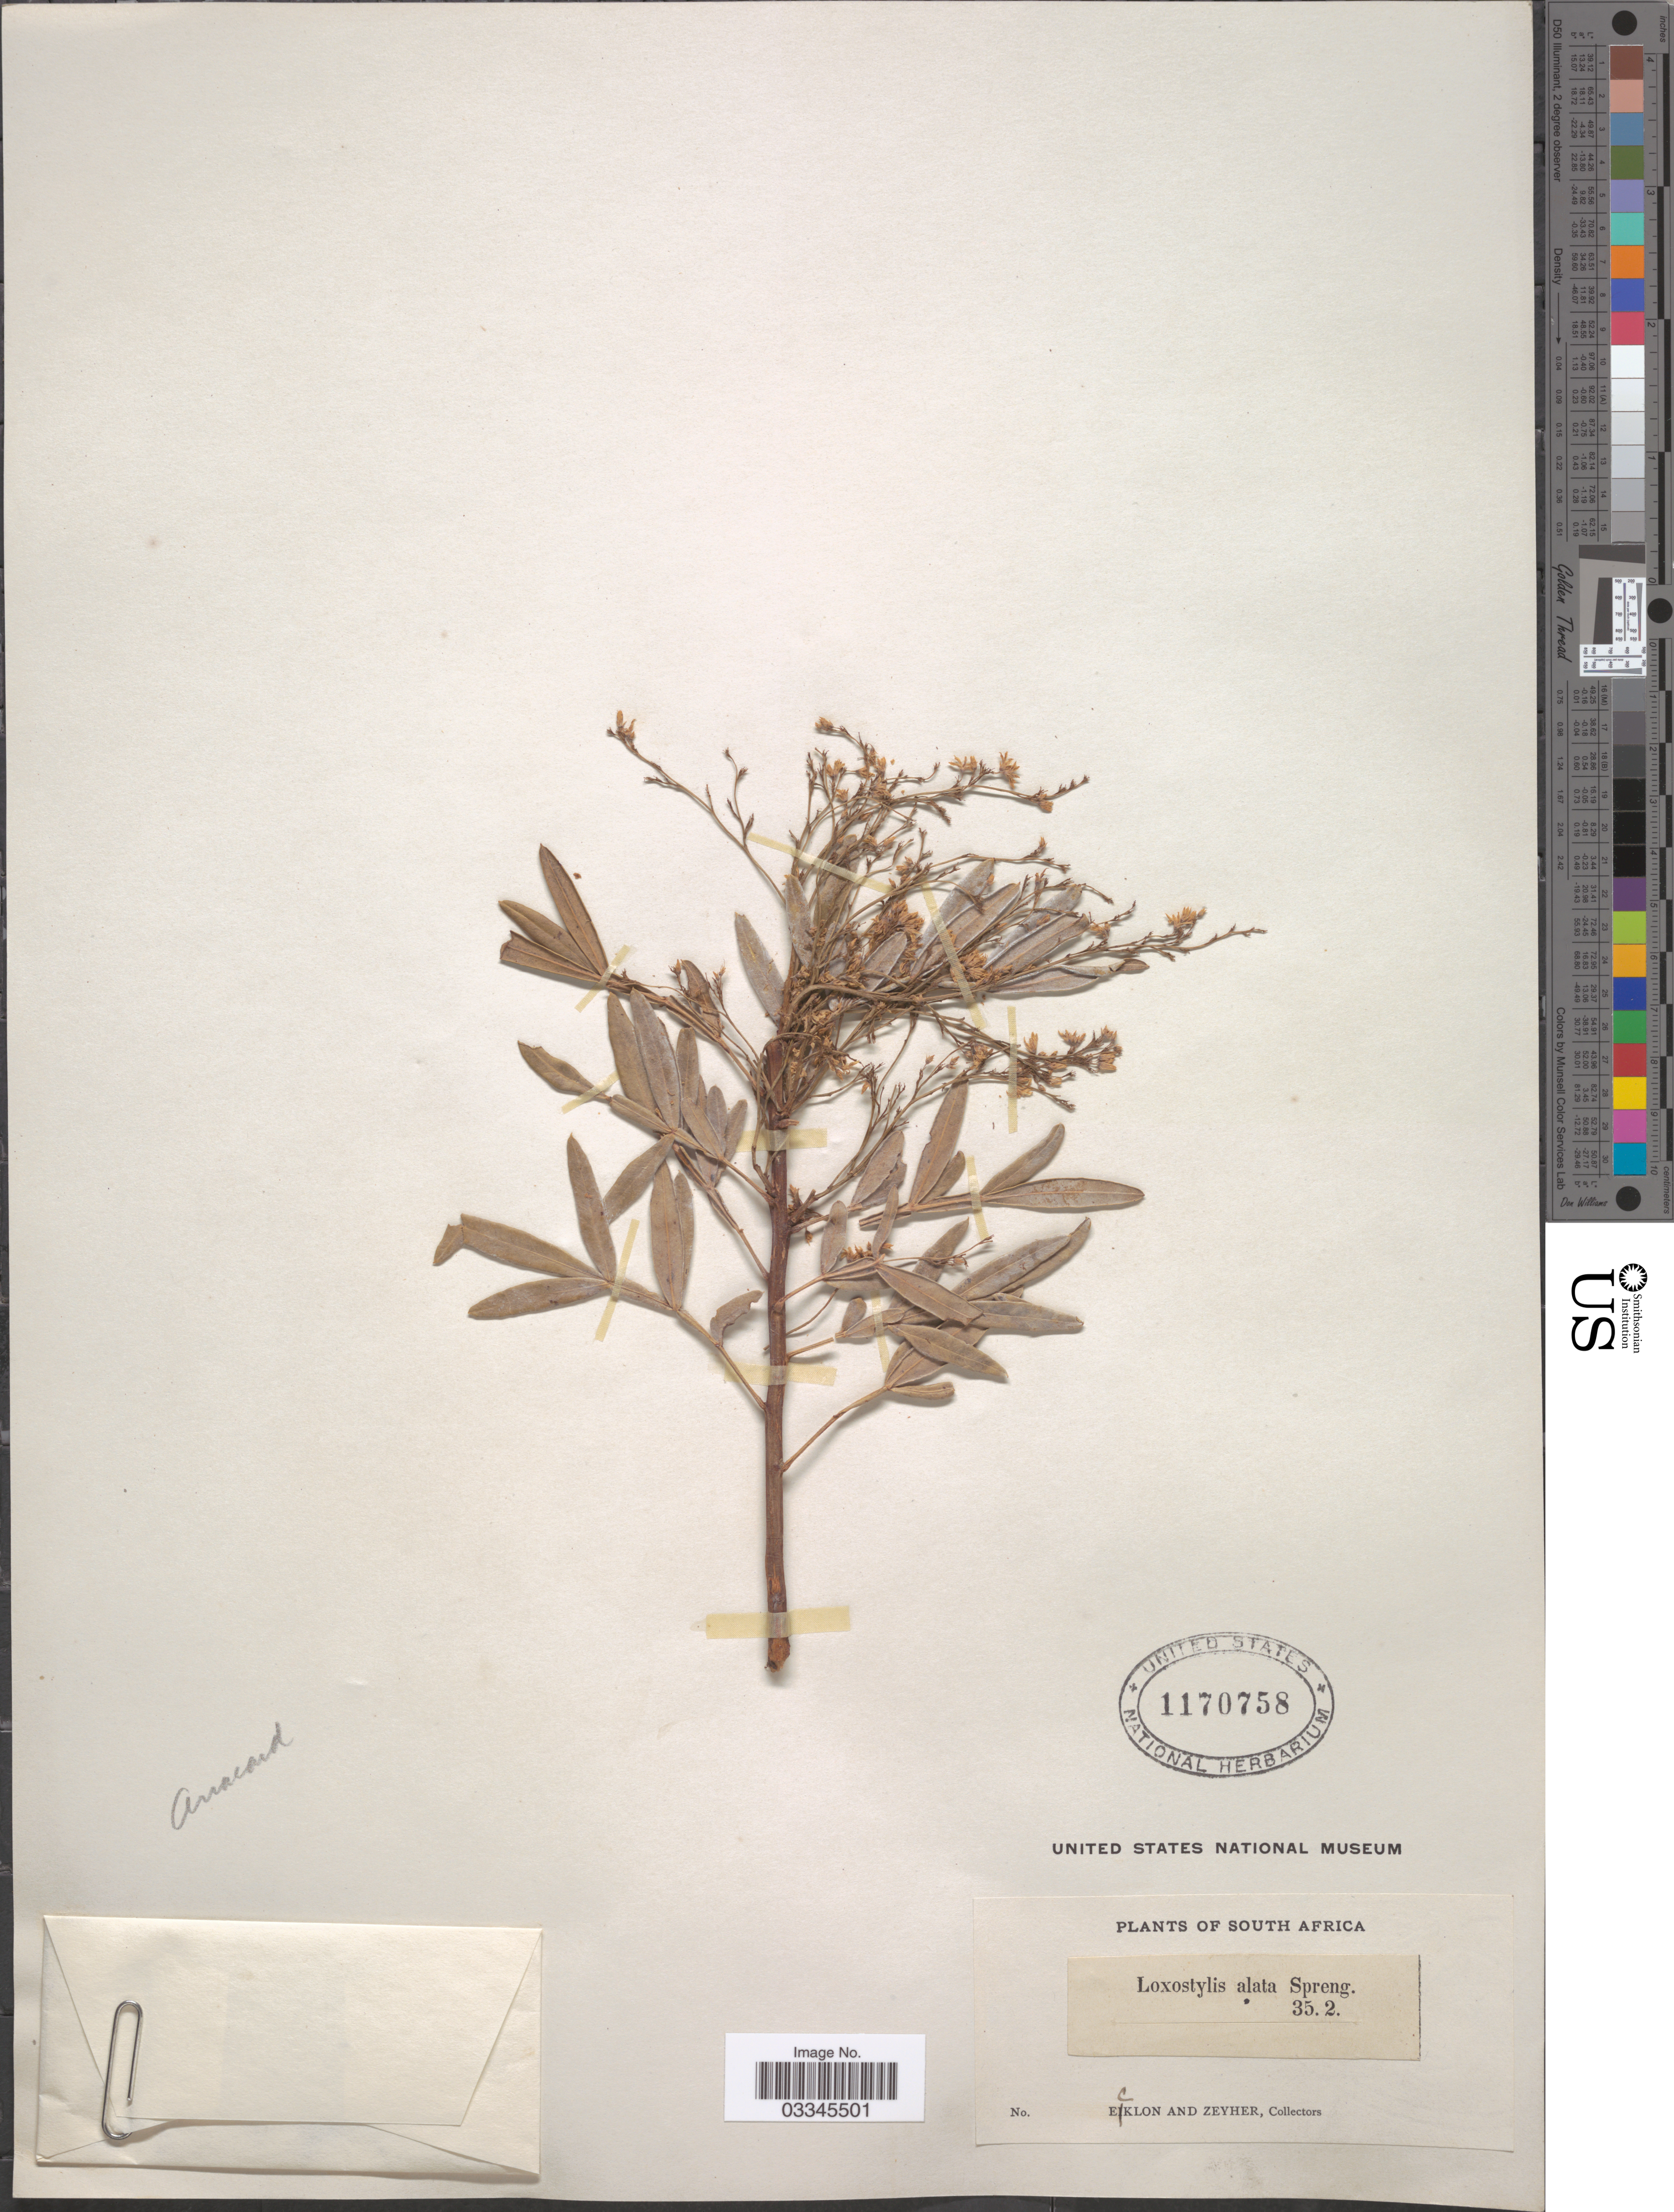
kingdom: Plantae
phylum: Tracheophyta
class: Magnoliopsida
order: Sapindales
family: Anacardiaceae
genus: Loxostylis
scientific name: Loxostylis alata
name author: A. Spreng. ex Rchb.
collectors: -. Ecklon & -. Zeyher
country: South Africa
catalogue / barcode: US 1170758